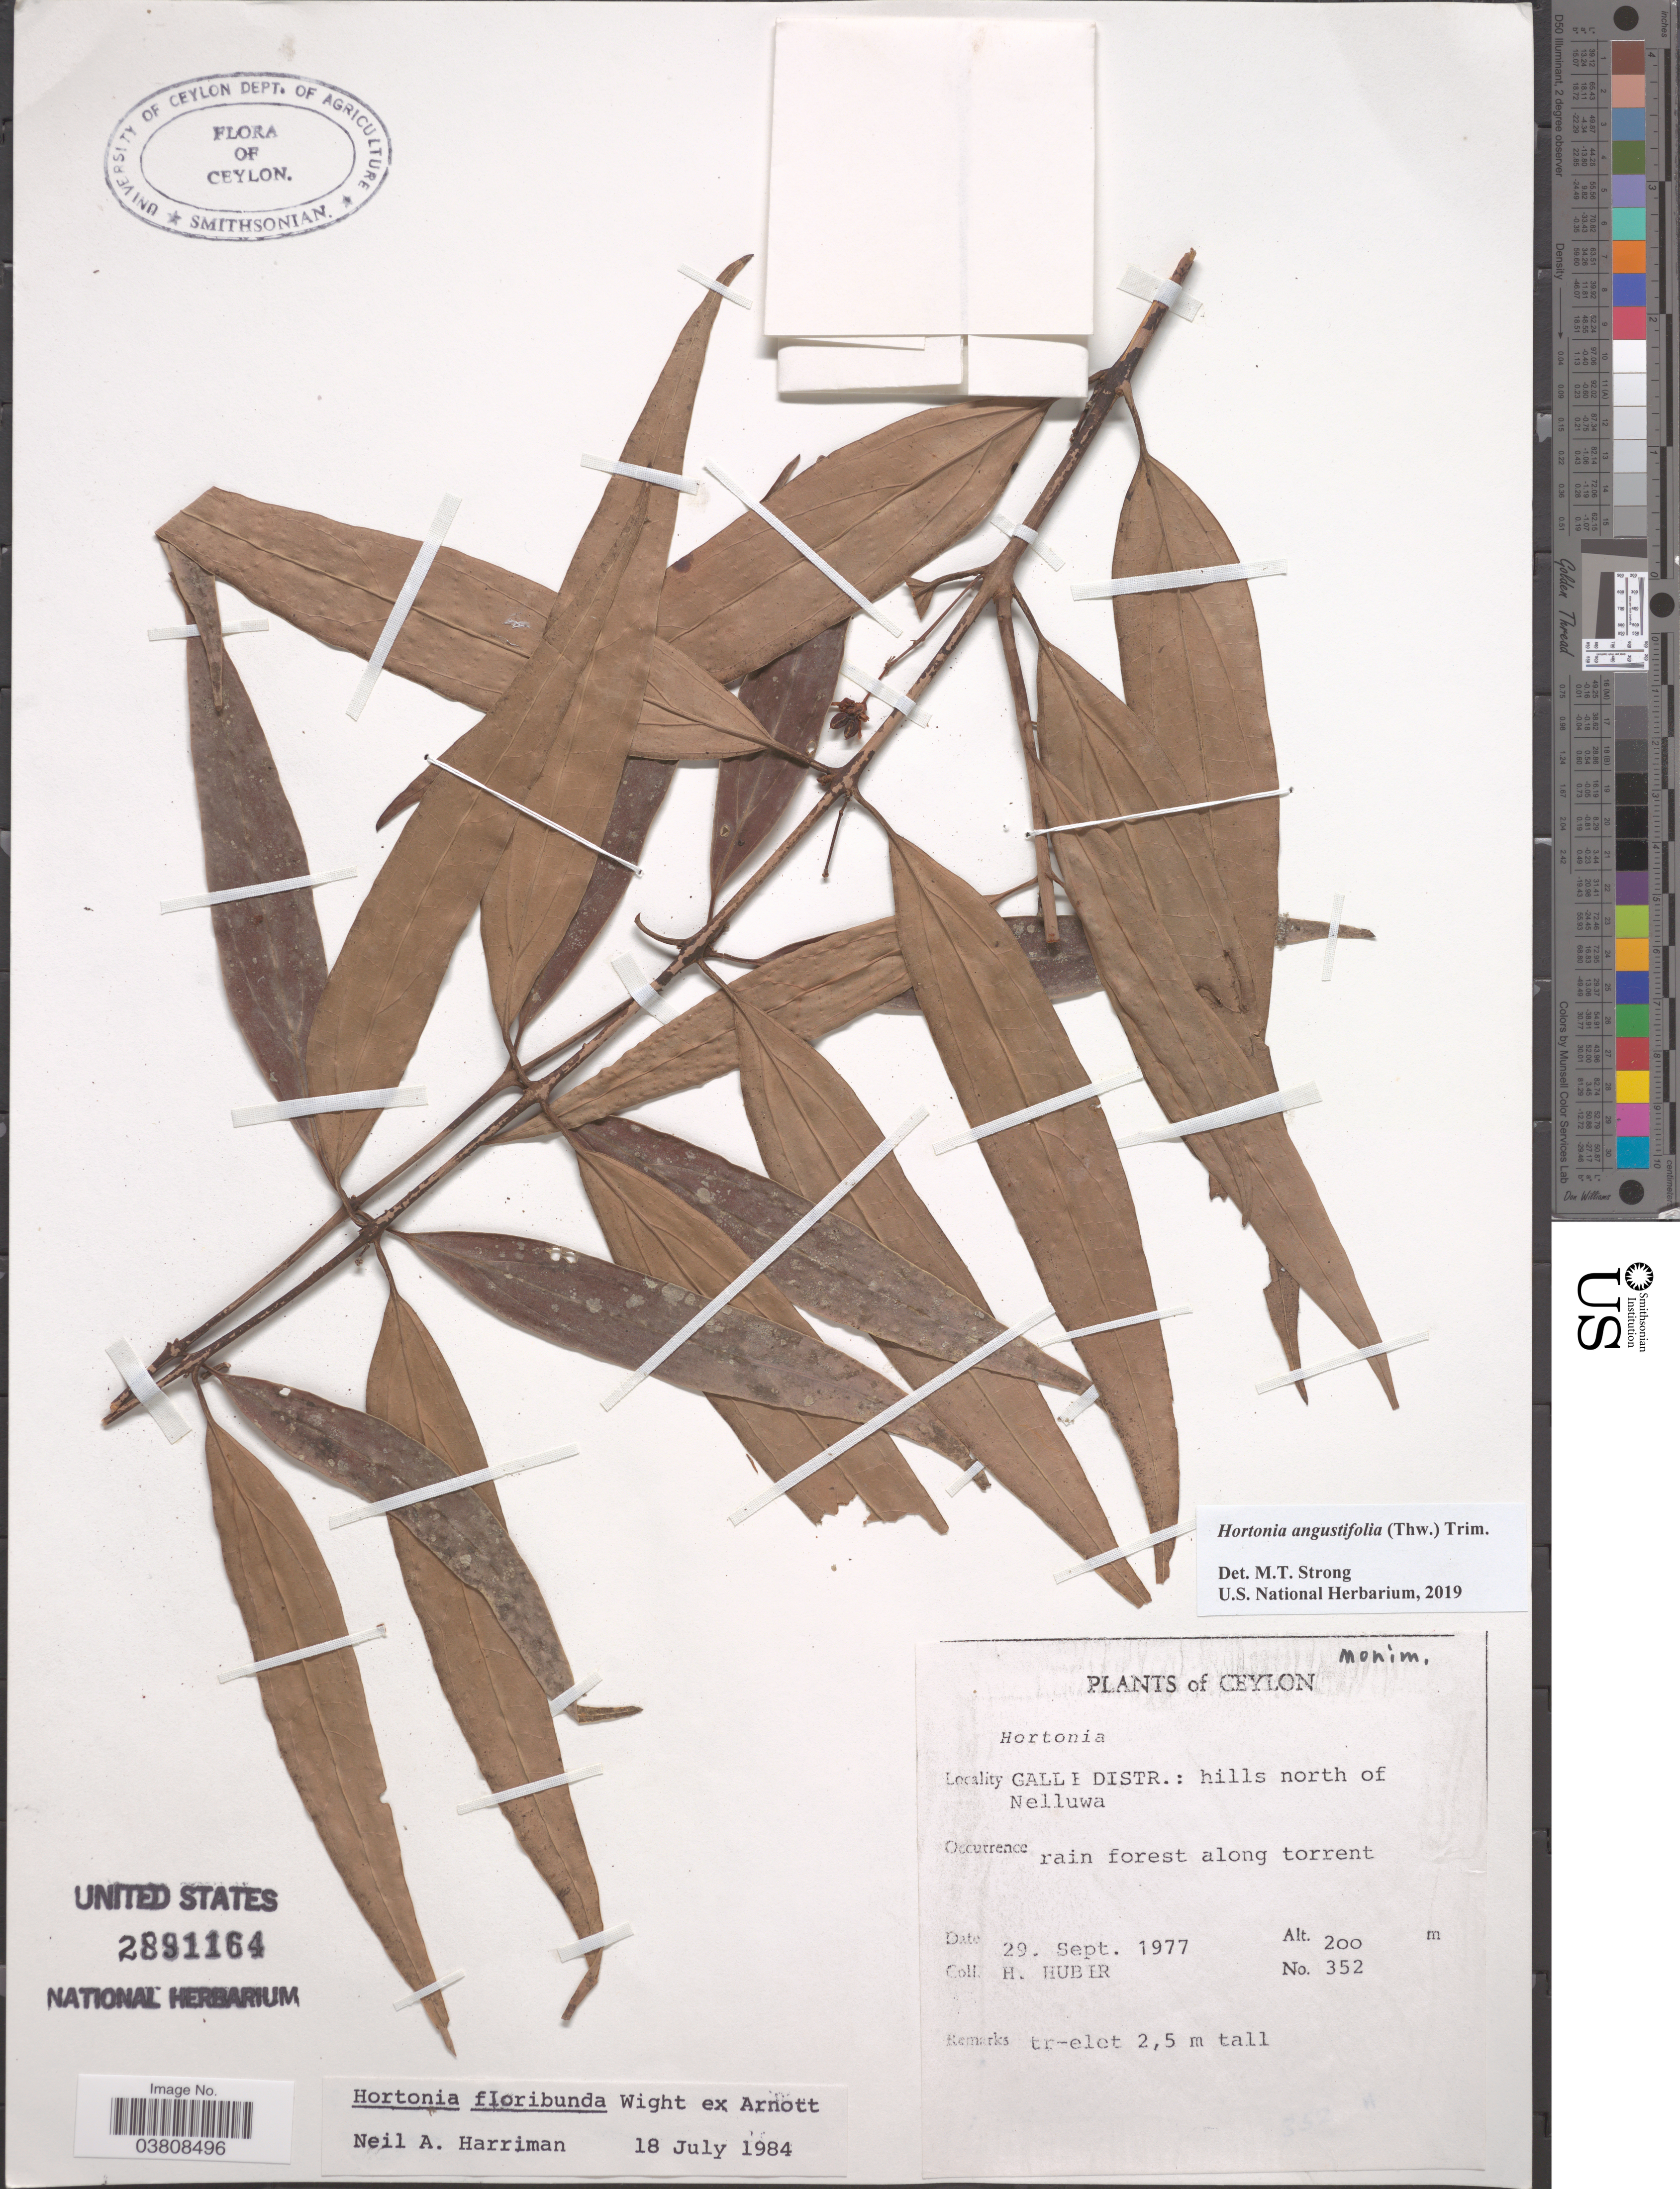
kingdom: Plantae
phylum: Tracheophyta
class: Magnoliopsida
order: Laurales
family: Monimiaceae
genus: Hortonia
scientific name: Hortonia angustifolia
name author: Trimen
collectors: H. Huber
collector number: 352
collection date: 1977-09-29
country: Sri Lanka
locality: Ceylon. Galle Distr.: hills north of Nelluwa. Rain forest along torrent.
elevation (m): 200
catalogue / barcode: US 2891164